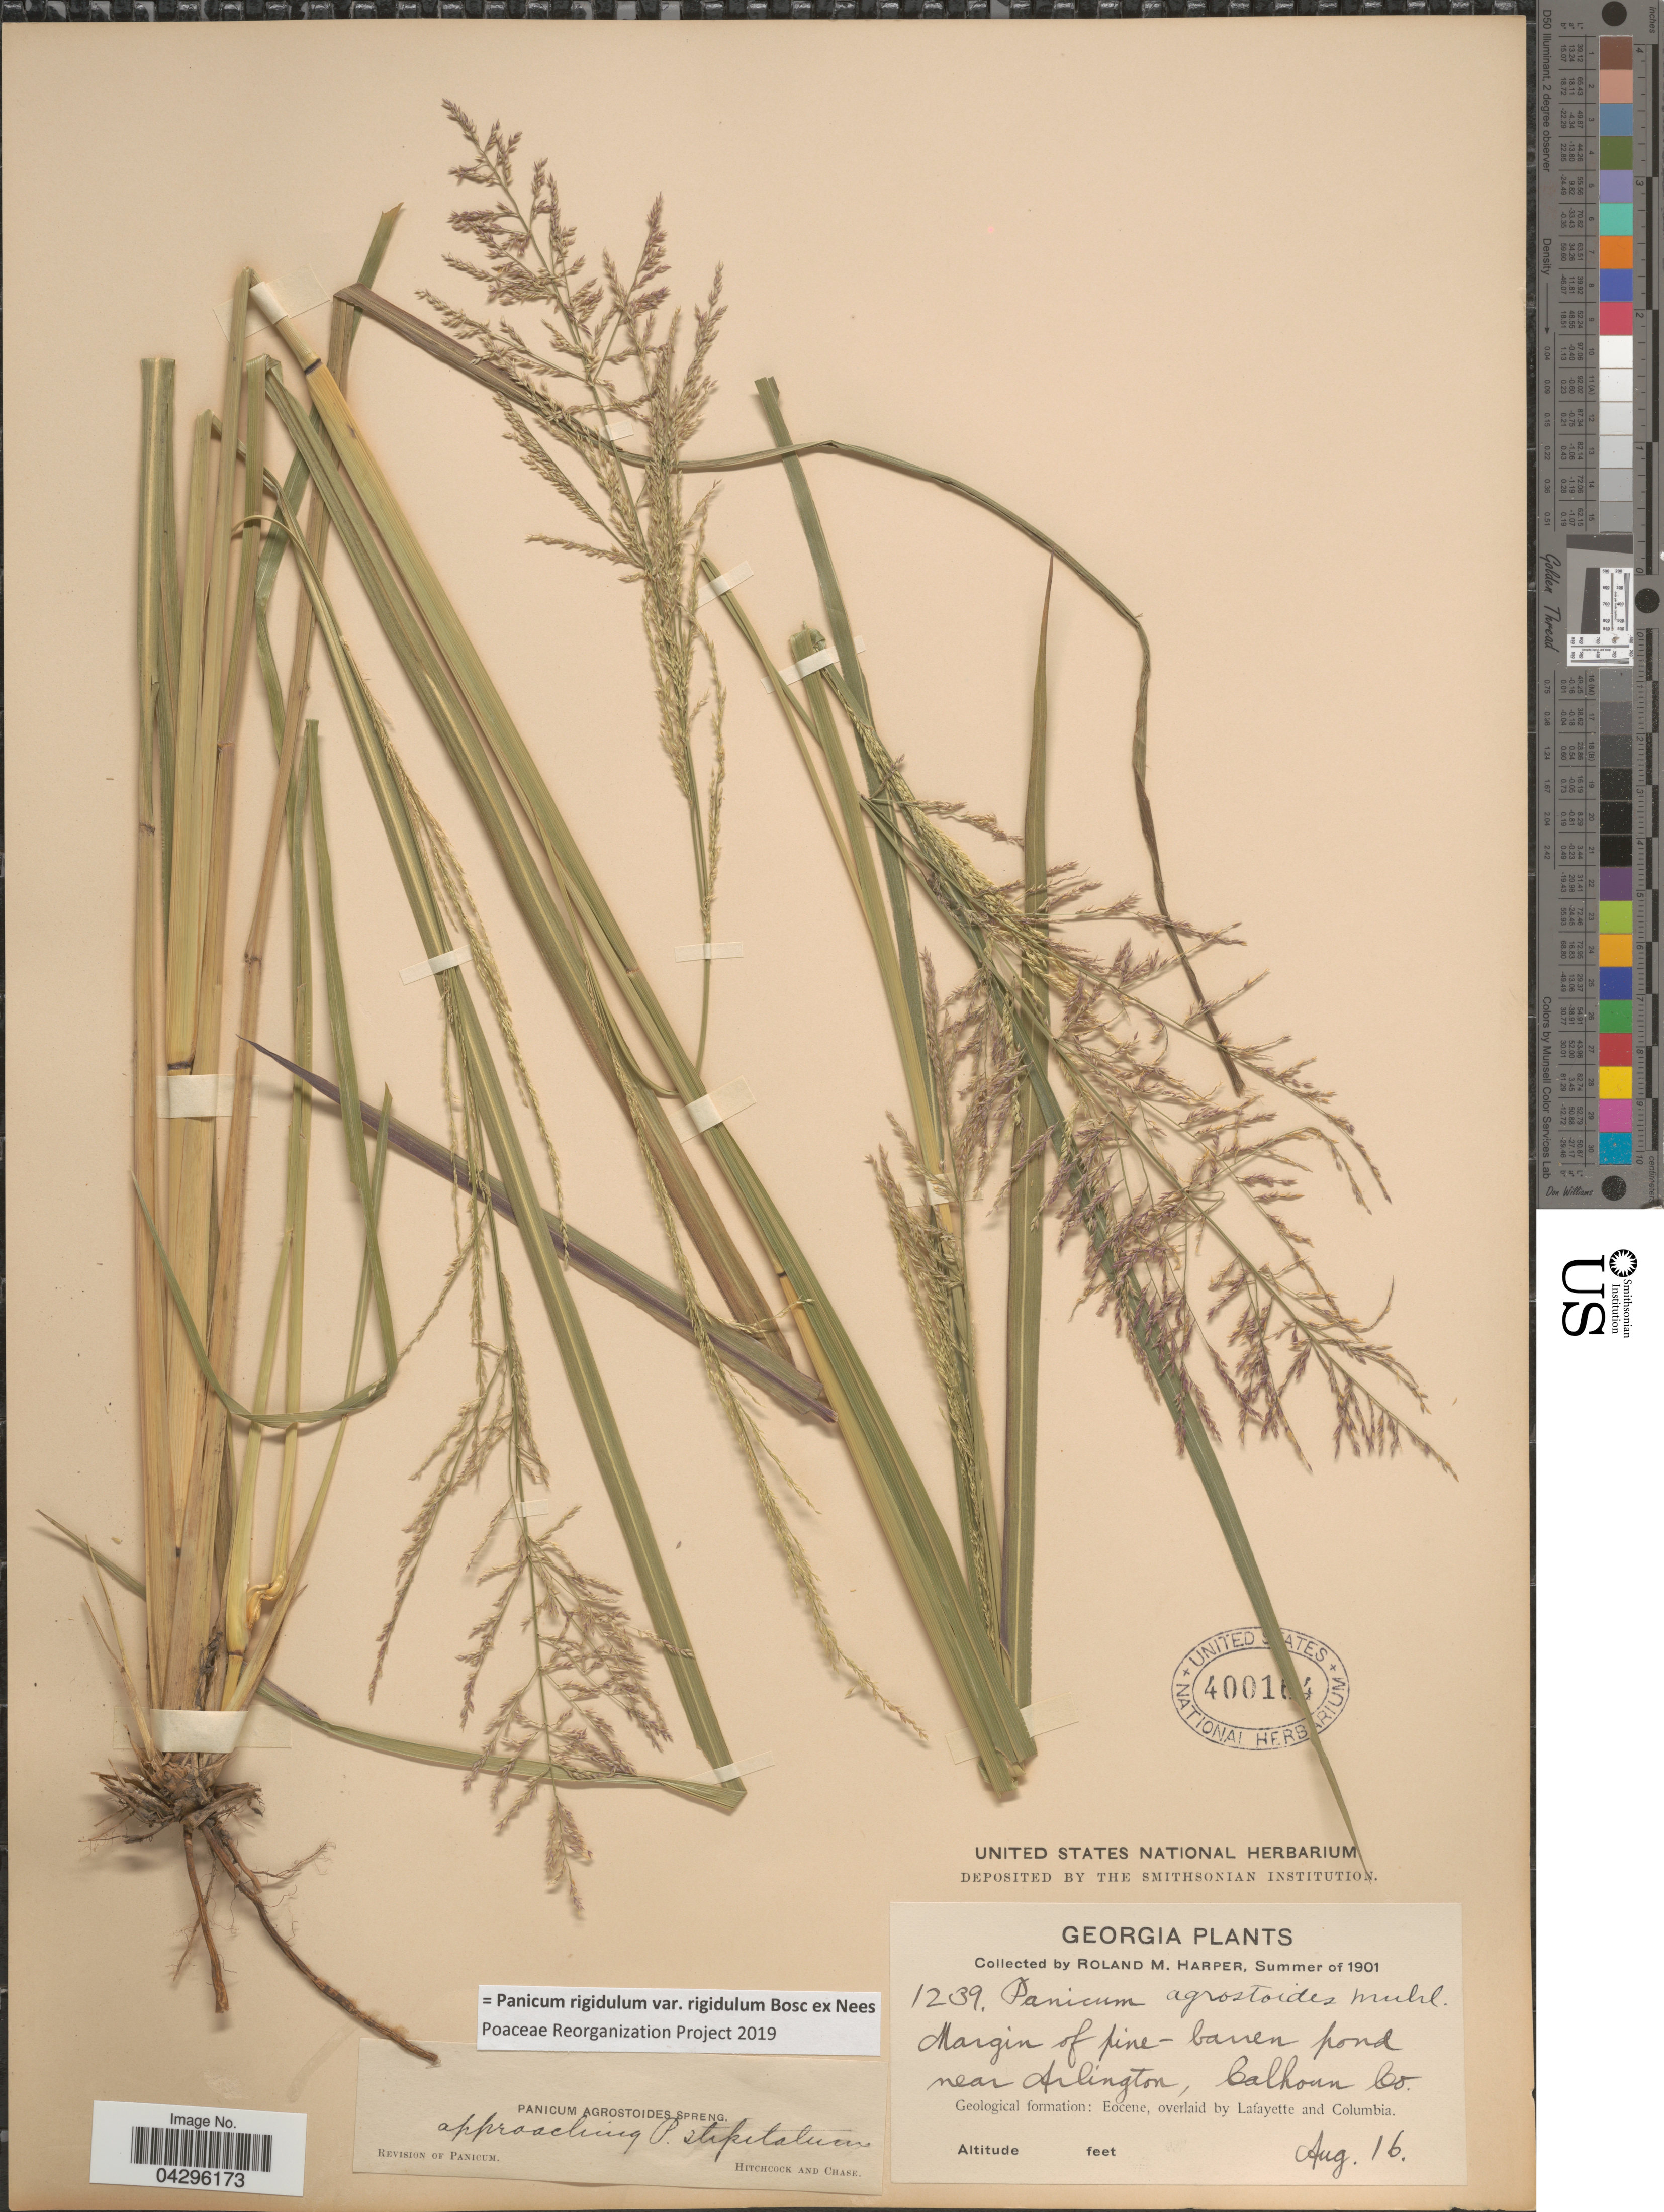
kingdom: Plantae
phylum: Tracheophyta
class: Liliopsida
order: Poales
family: Poaceae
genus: Panicum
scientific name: Panicum rigidulum var. rigidulum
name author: Bosc ex Nees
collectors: R. M. Harper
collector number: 1239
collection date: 1901-08-16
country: United States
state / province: Georgia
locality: Margin of pine-barren pond near Arlington, Calhoun Co. Geological formation: Eocene, overlaid by Lafayette and Columbia.